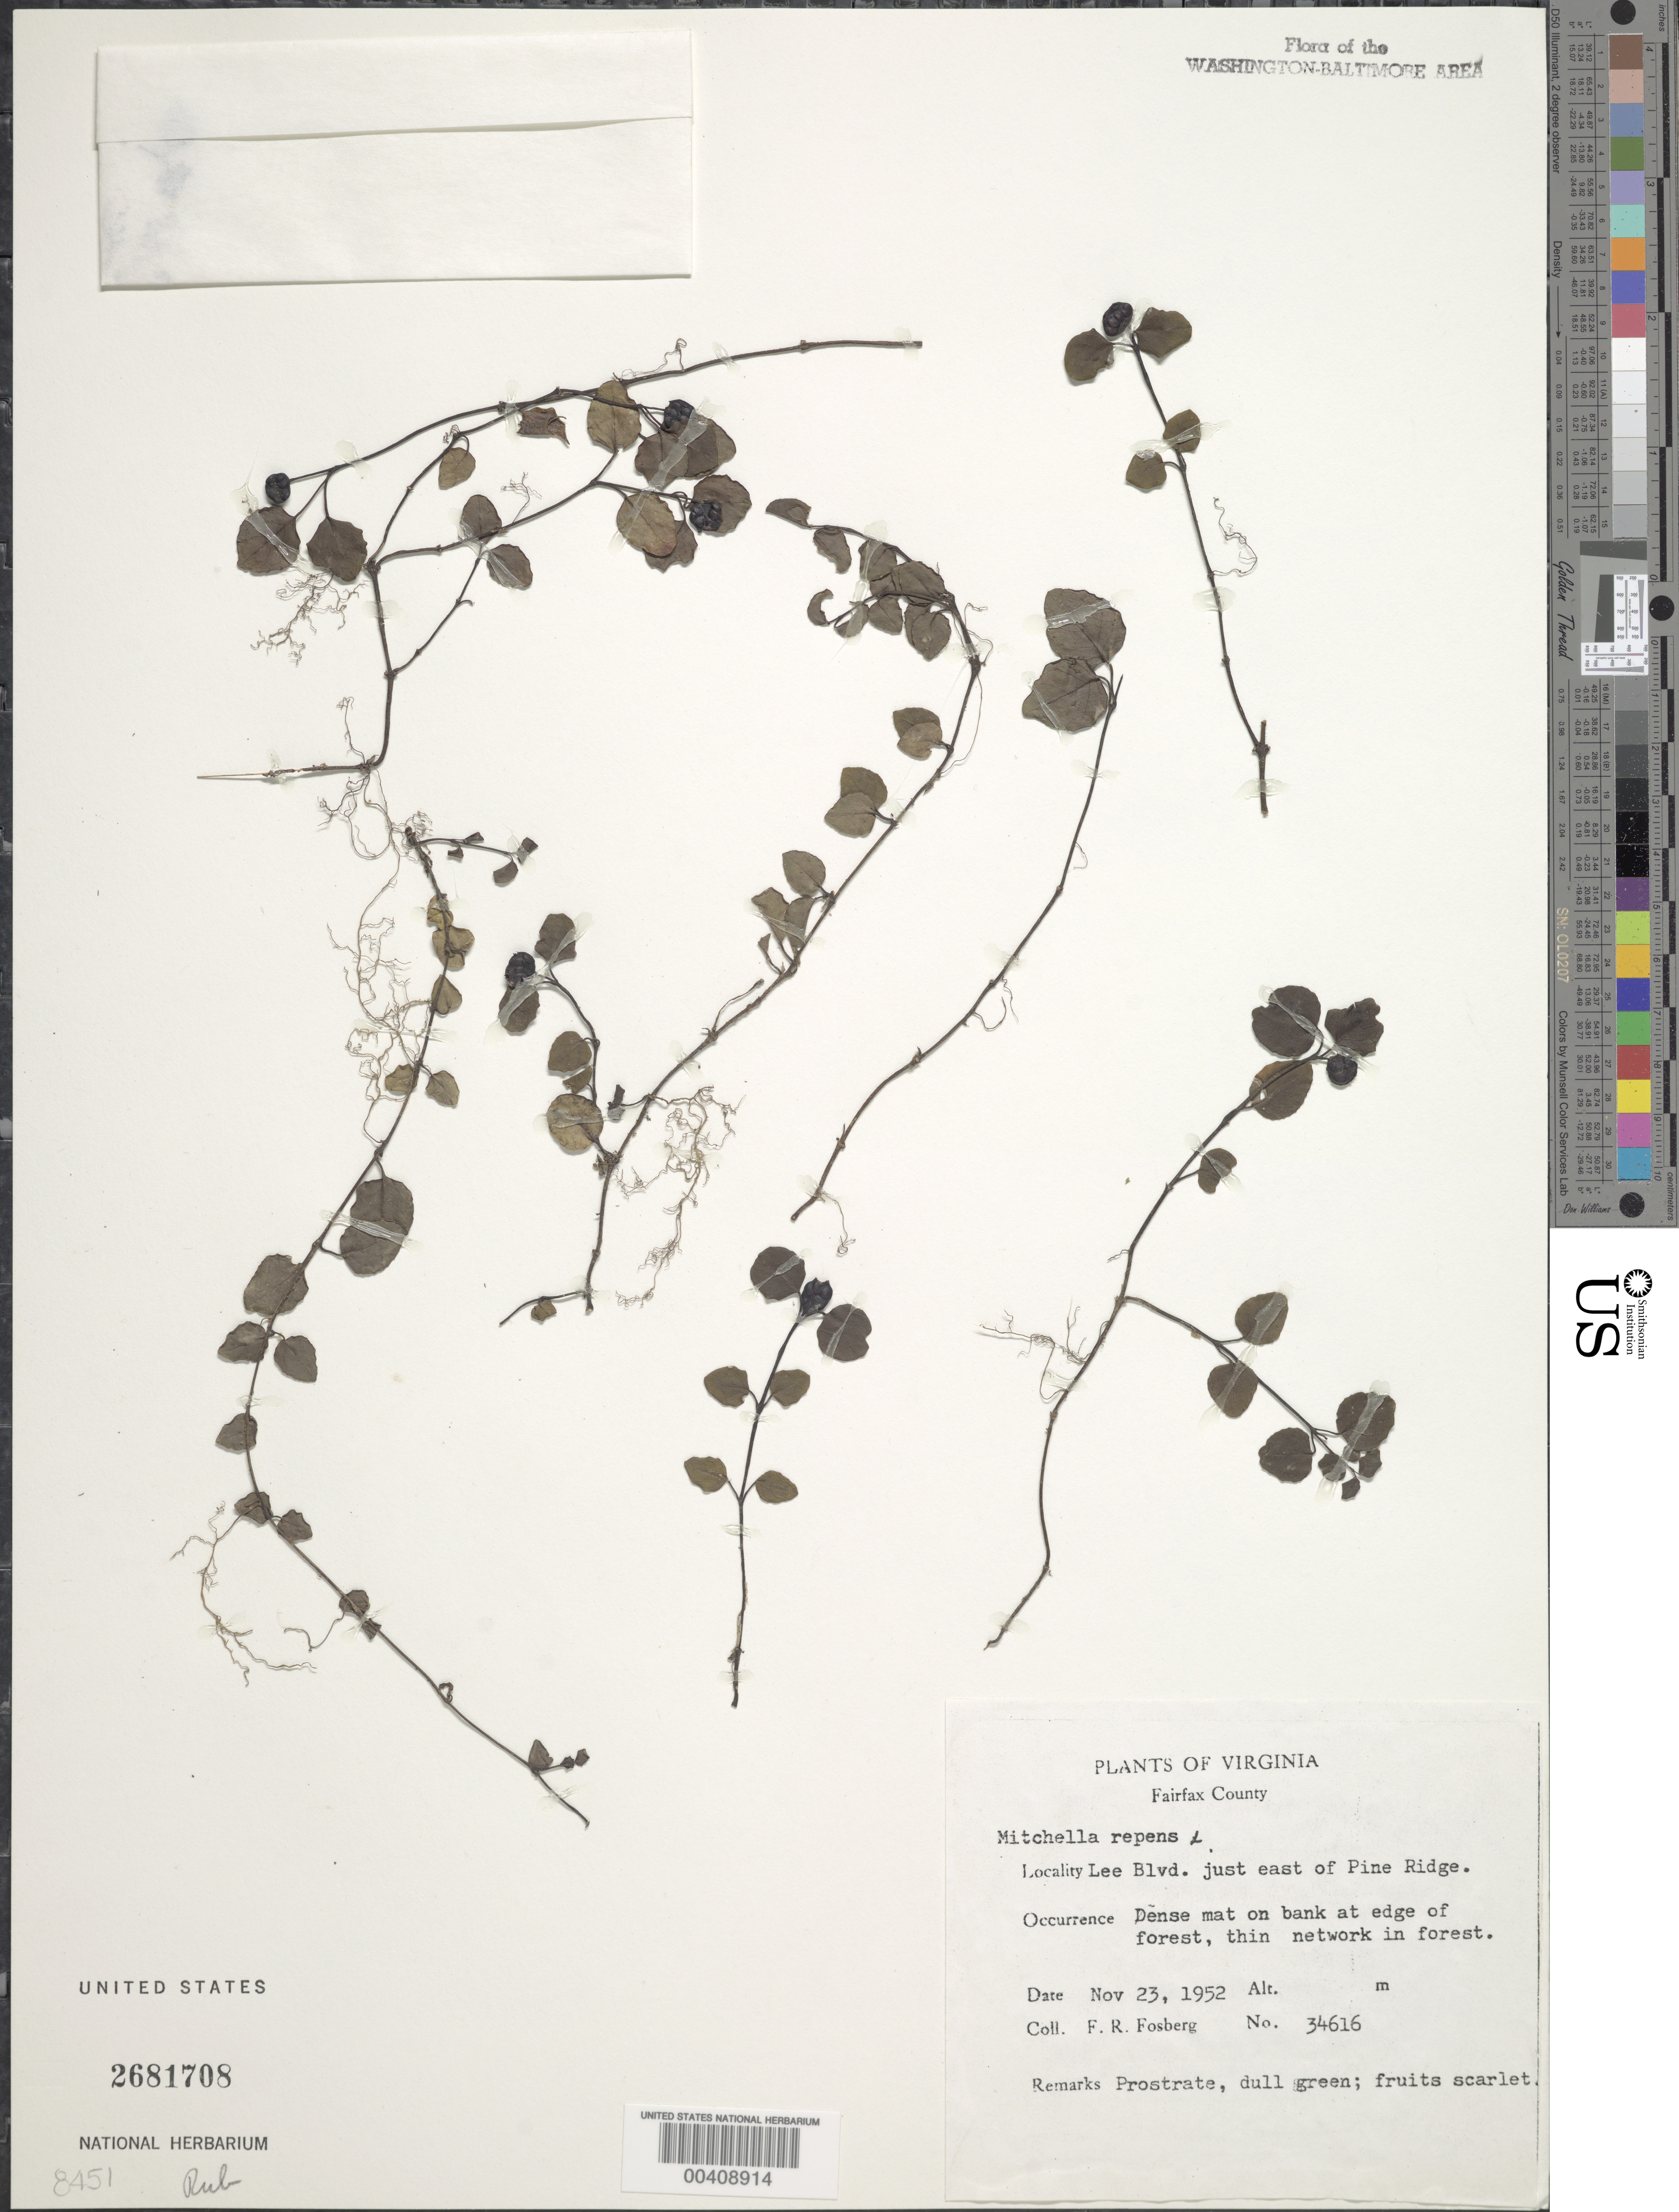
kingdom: Plantae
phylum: Tracheophyta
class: Magnoliopsida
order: Gentianales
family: Rubiaceae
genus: Mitchella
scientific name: Mitchella repens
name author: L.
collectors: F. R. Fosberg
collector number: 34616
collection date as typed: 23 Nov 1952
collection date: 1952-11-23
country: United States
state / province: Virginia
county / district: Fairfax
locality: Lee Blvd. E of Pine Ridge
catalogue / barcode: US 2681708